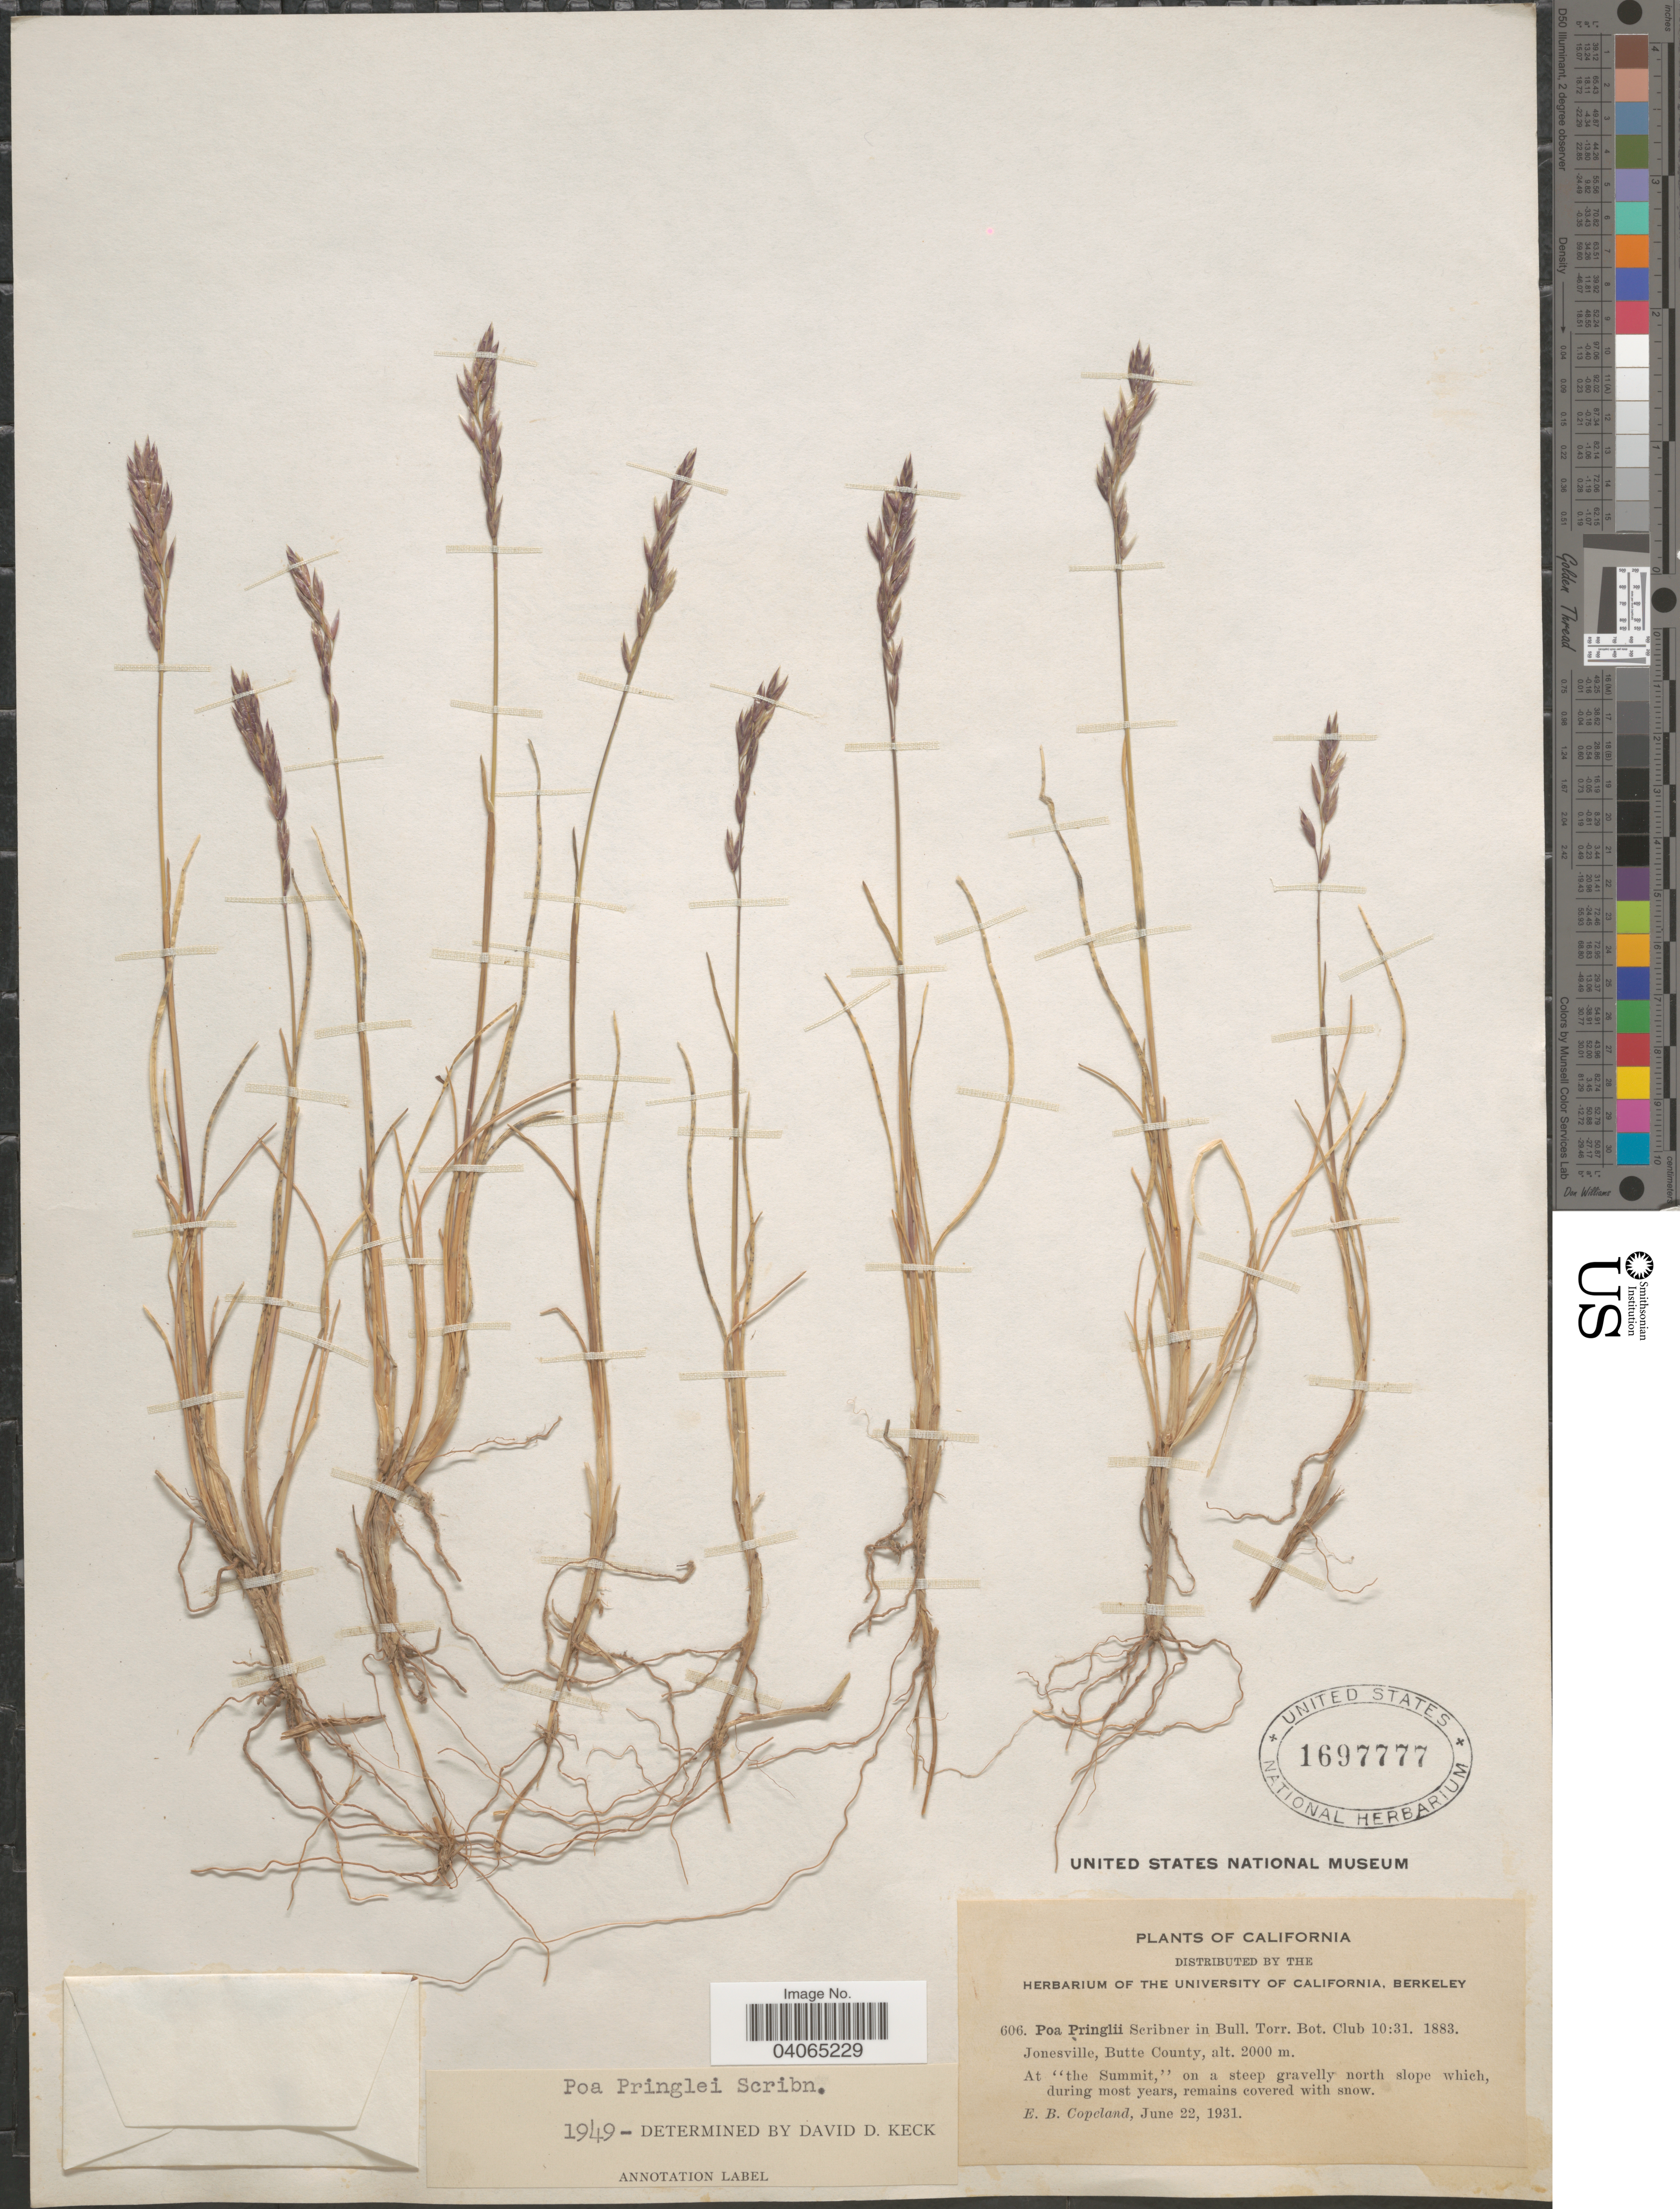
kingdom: Plantae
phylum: Tracheophyta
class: Liliopsida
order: Poales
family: Poaceae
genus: Poa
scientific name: Poa pringlei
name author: Scribn.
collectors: E. B. Copeland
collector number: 606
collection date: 1931-06-22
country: United States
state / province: California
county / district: Butte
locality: Jonesville, Butte County.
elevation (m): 2000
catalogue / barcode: US 1697777